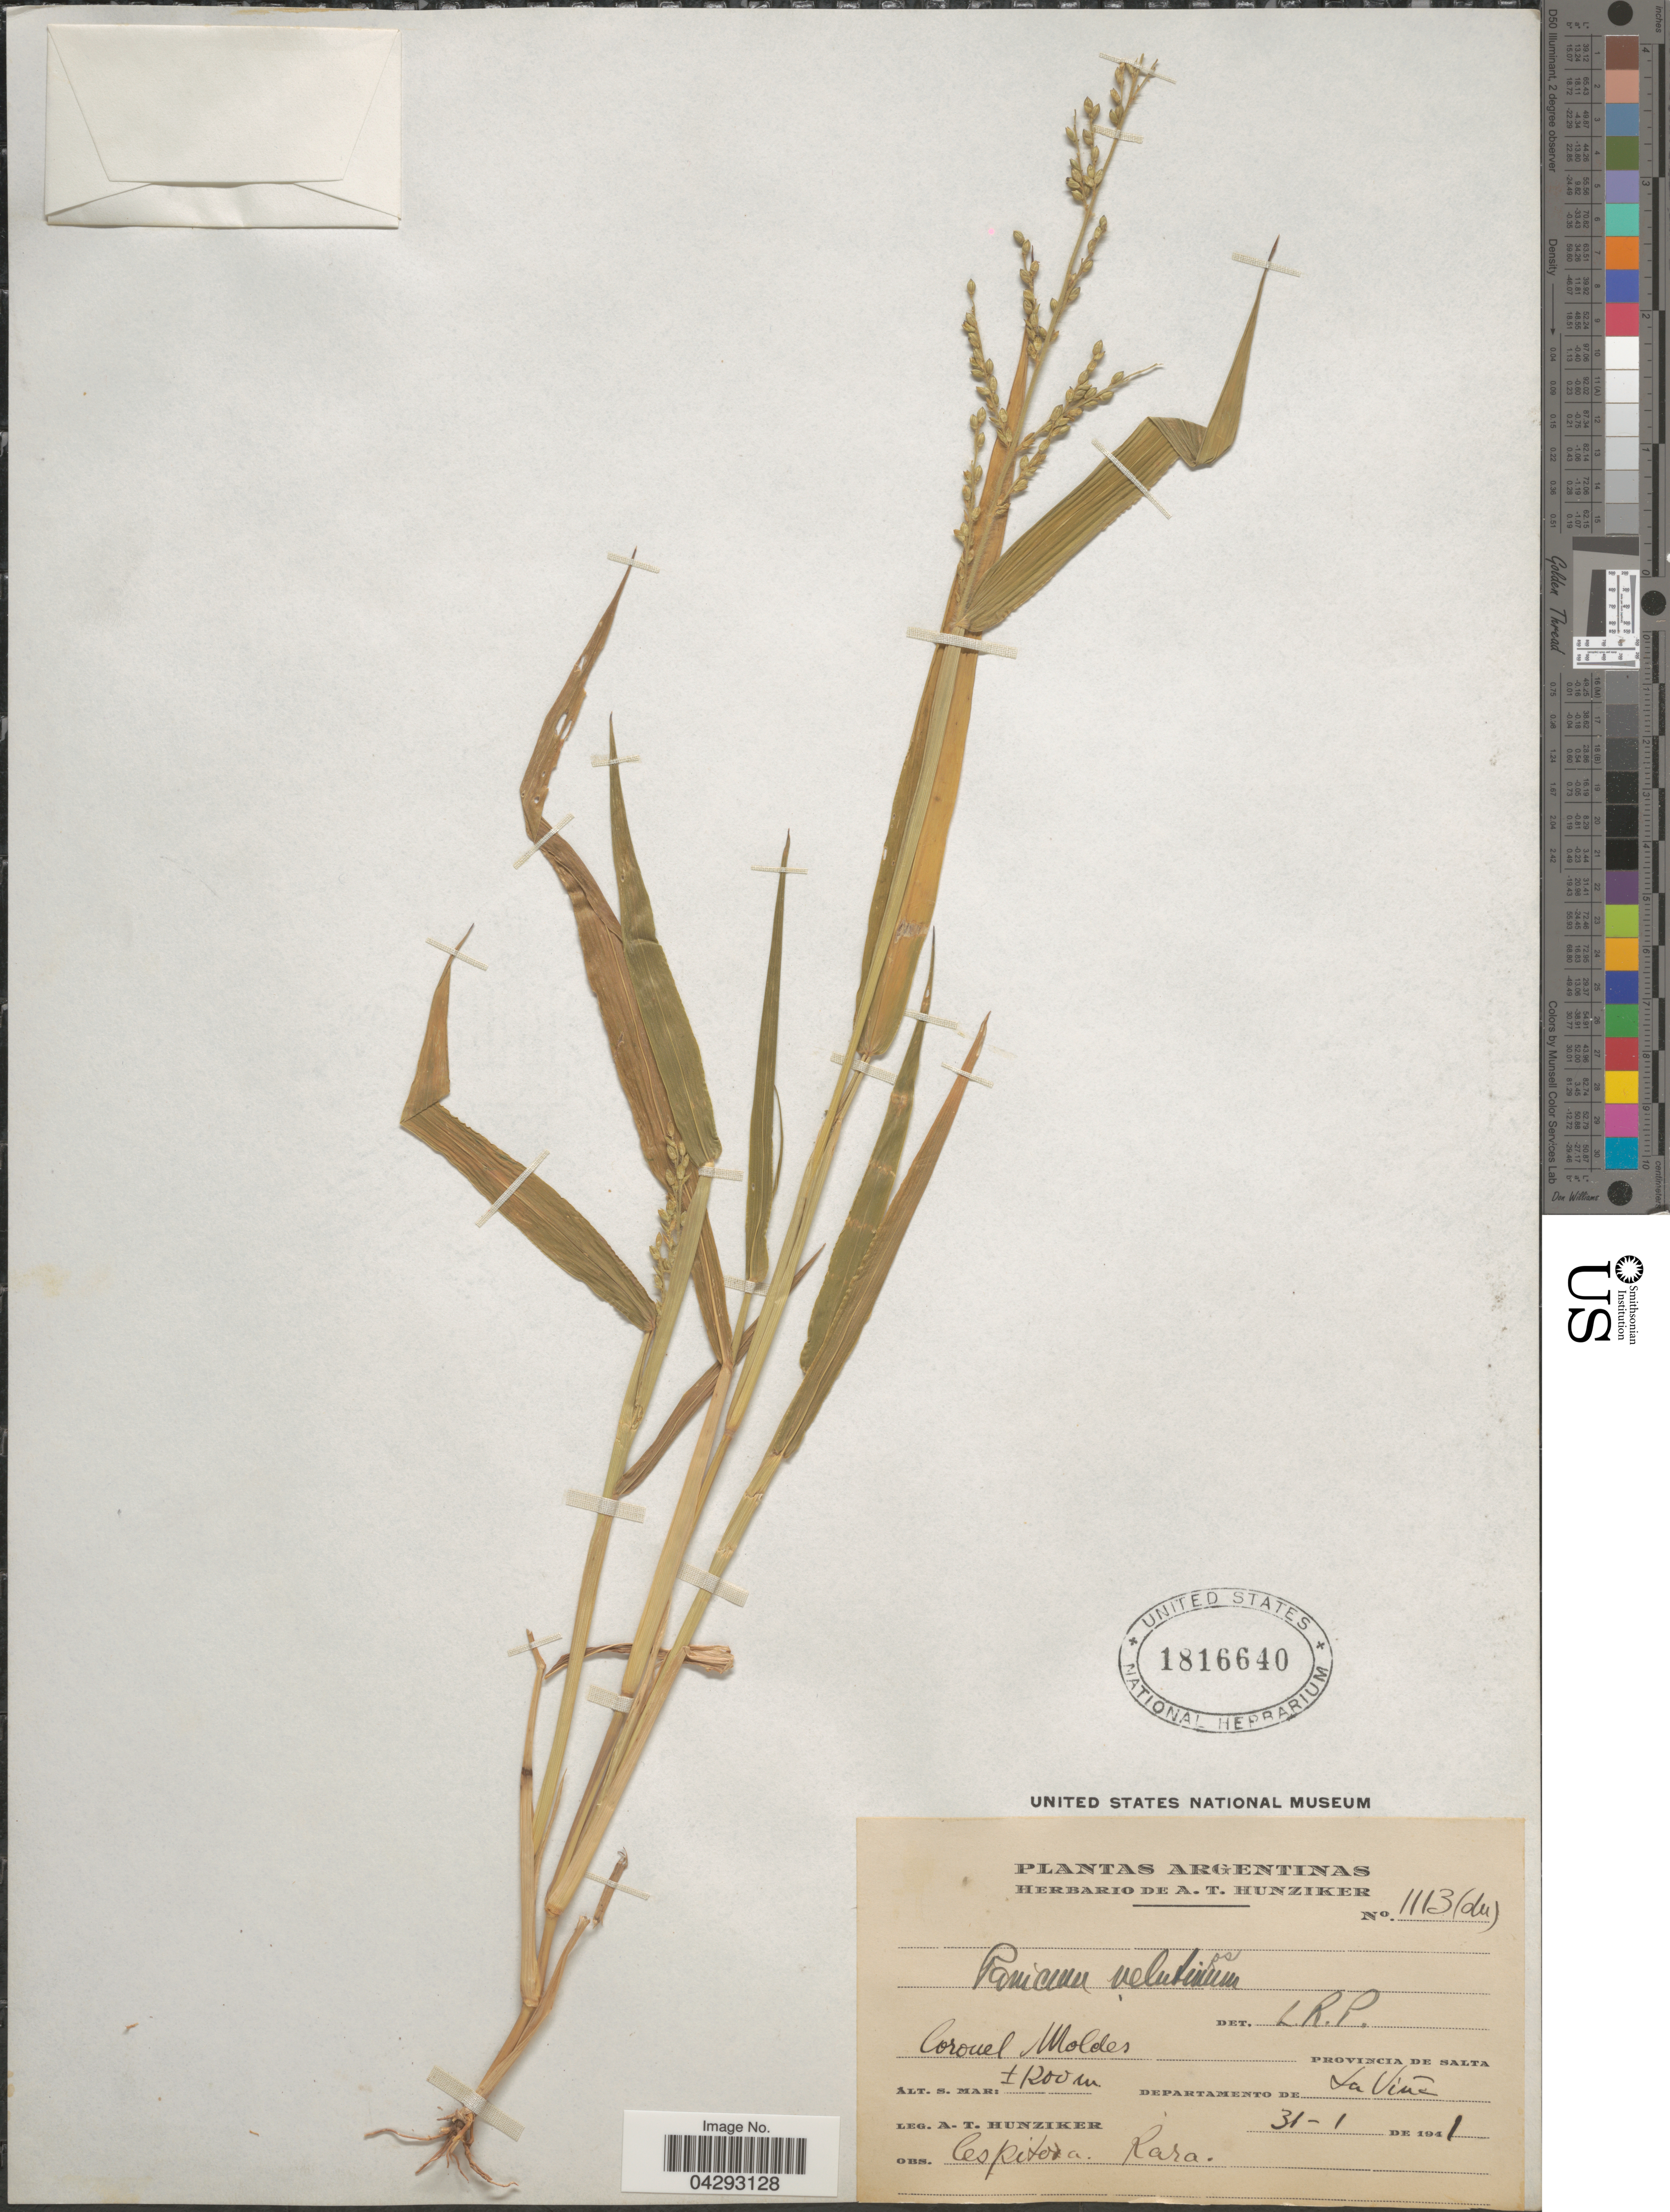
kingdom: Plantae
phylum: Tracheophyta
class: Liliopsida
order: Poales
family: Poaceae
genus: Urochloa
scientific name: Urochloa lorentziana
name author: (Mez) Morrone & Zuloaga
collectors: A. T. Hunziker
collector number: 1113(du)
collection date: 1941-01-31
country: Argentina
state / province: Salta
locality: Corouel Moldes. Provincia de Salta. Departamento de La Vina.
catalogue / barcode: US 1816640